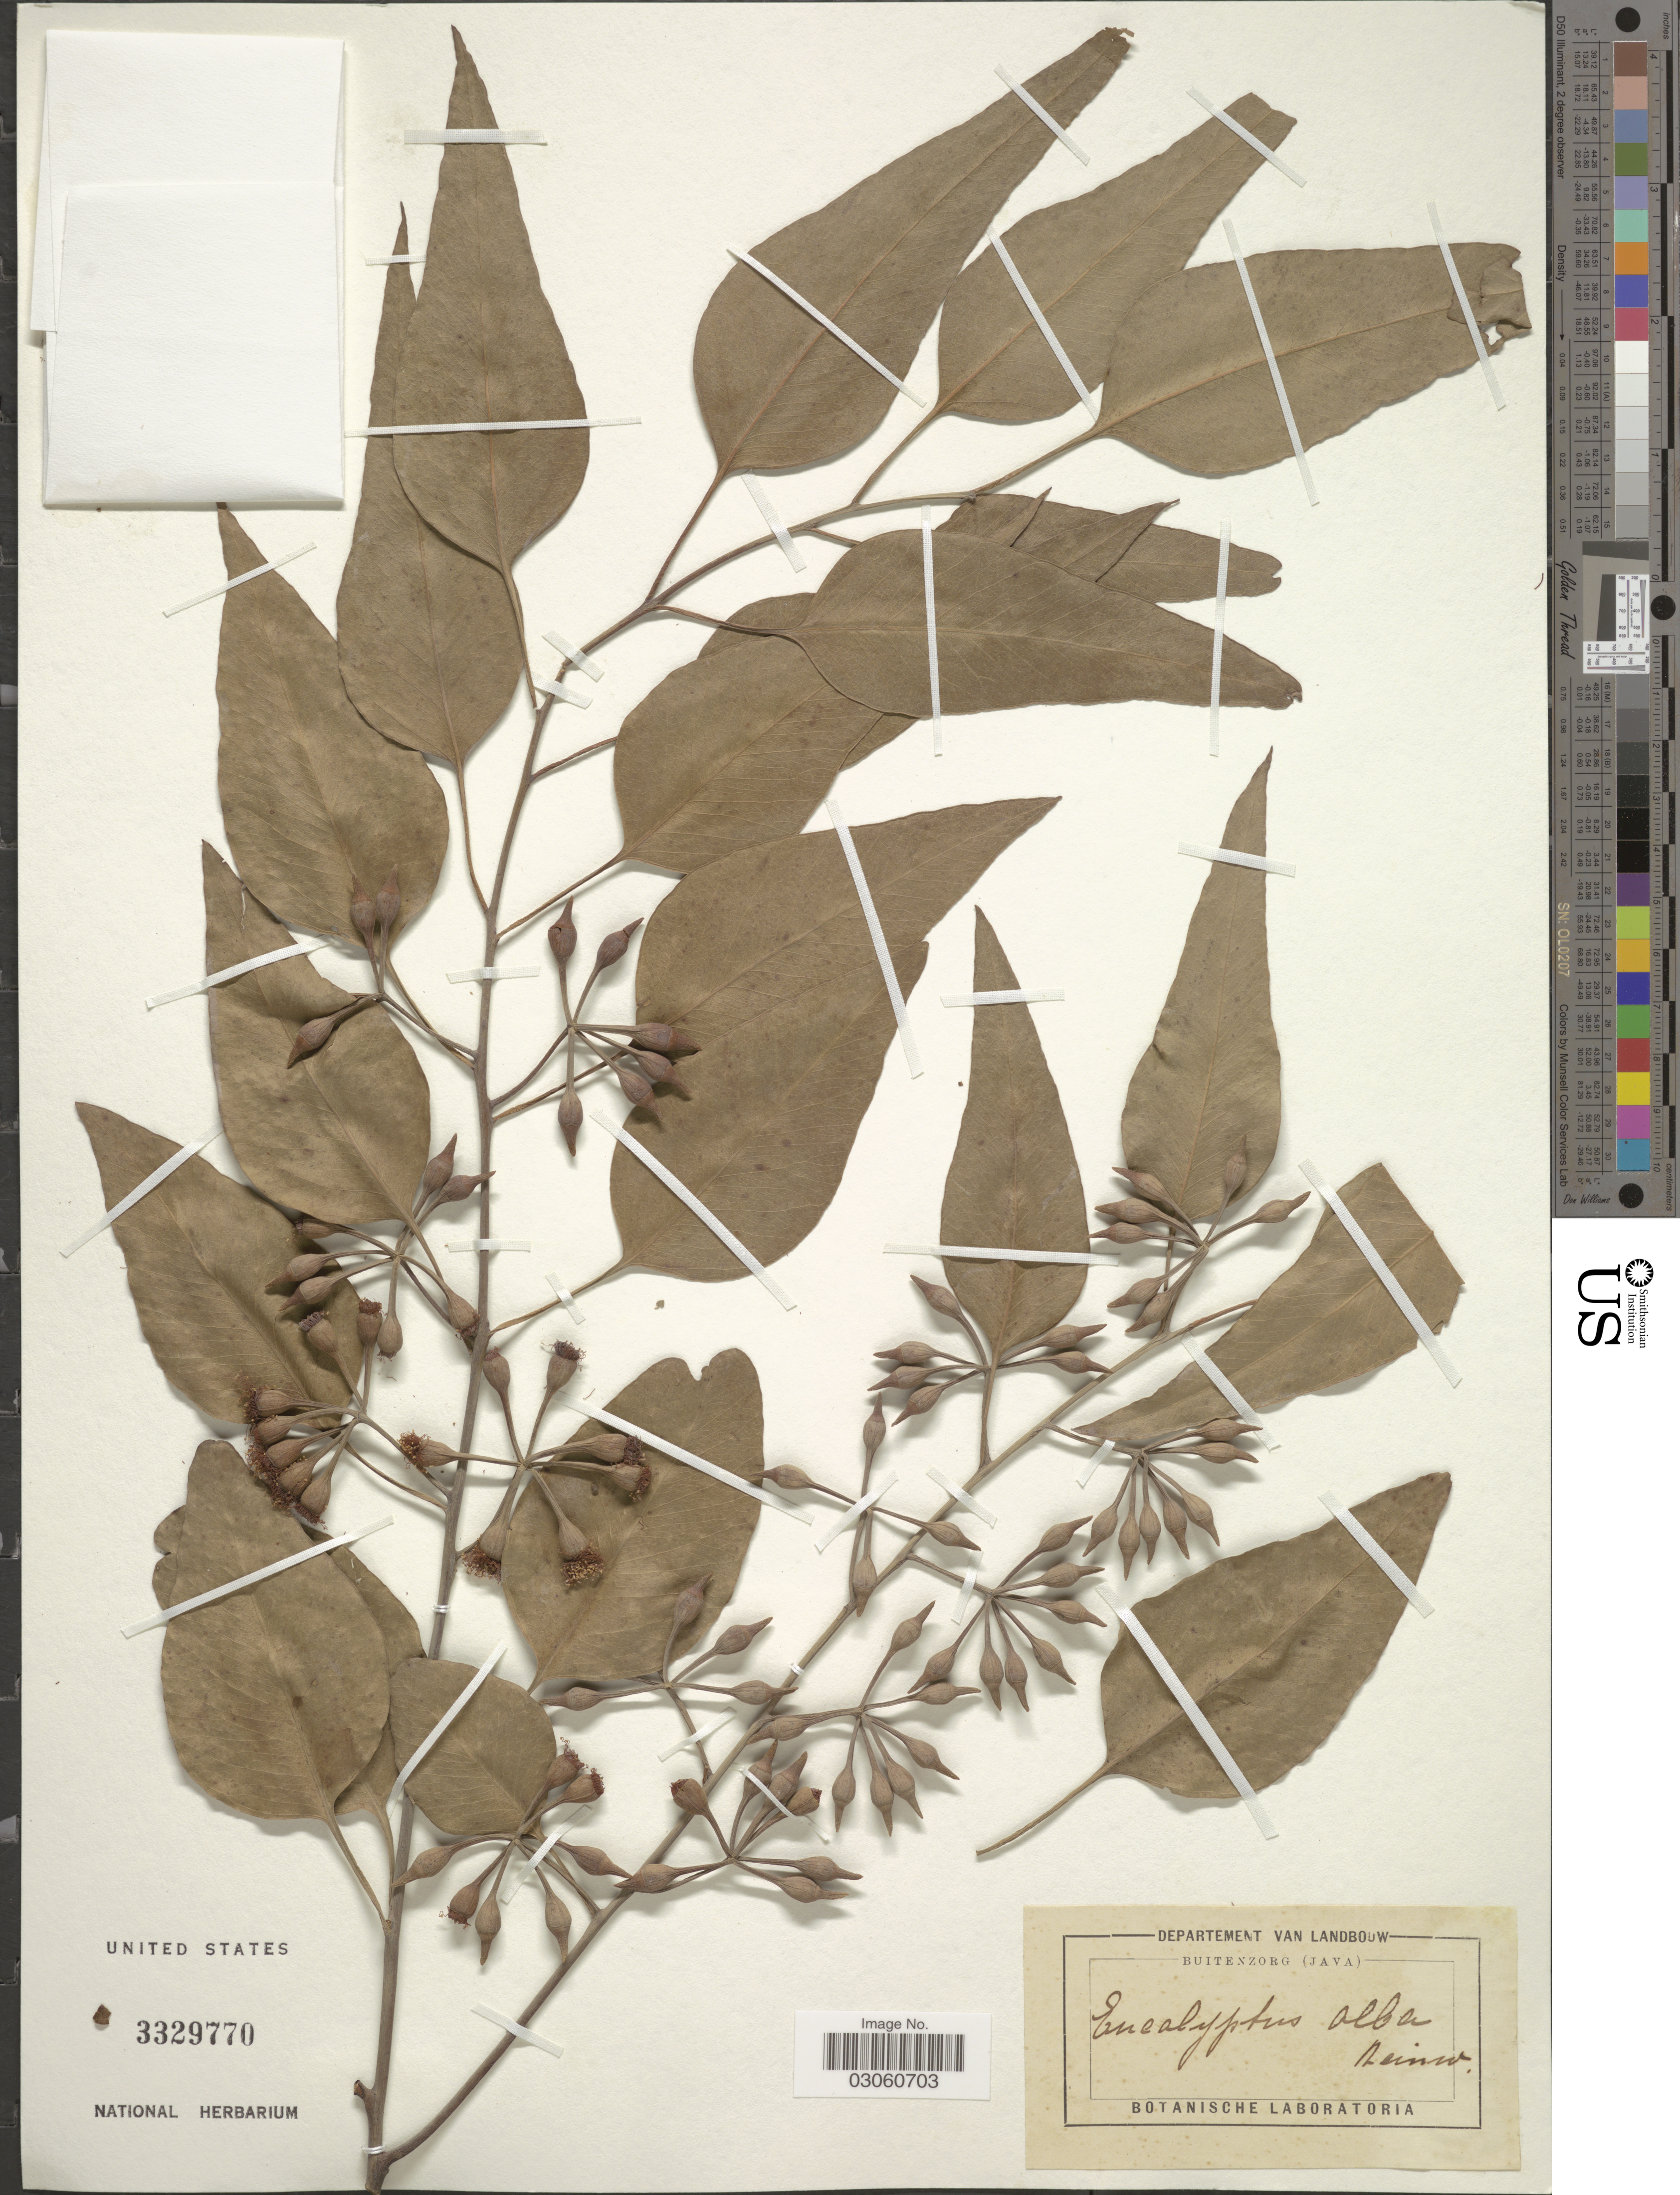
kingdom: Plantae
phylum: Tracheophyta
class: Magnoliopsida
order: Myrtales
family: Myrtaceae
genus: Eucalyptus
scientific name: Eucalyptus alba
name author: Reinw.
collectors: Botanische Laboratoria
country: Indonesia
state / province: Java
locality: Department van Landbouw. Buitenzorg.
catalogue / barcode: US 3329770